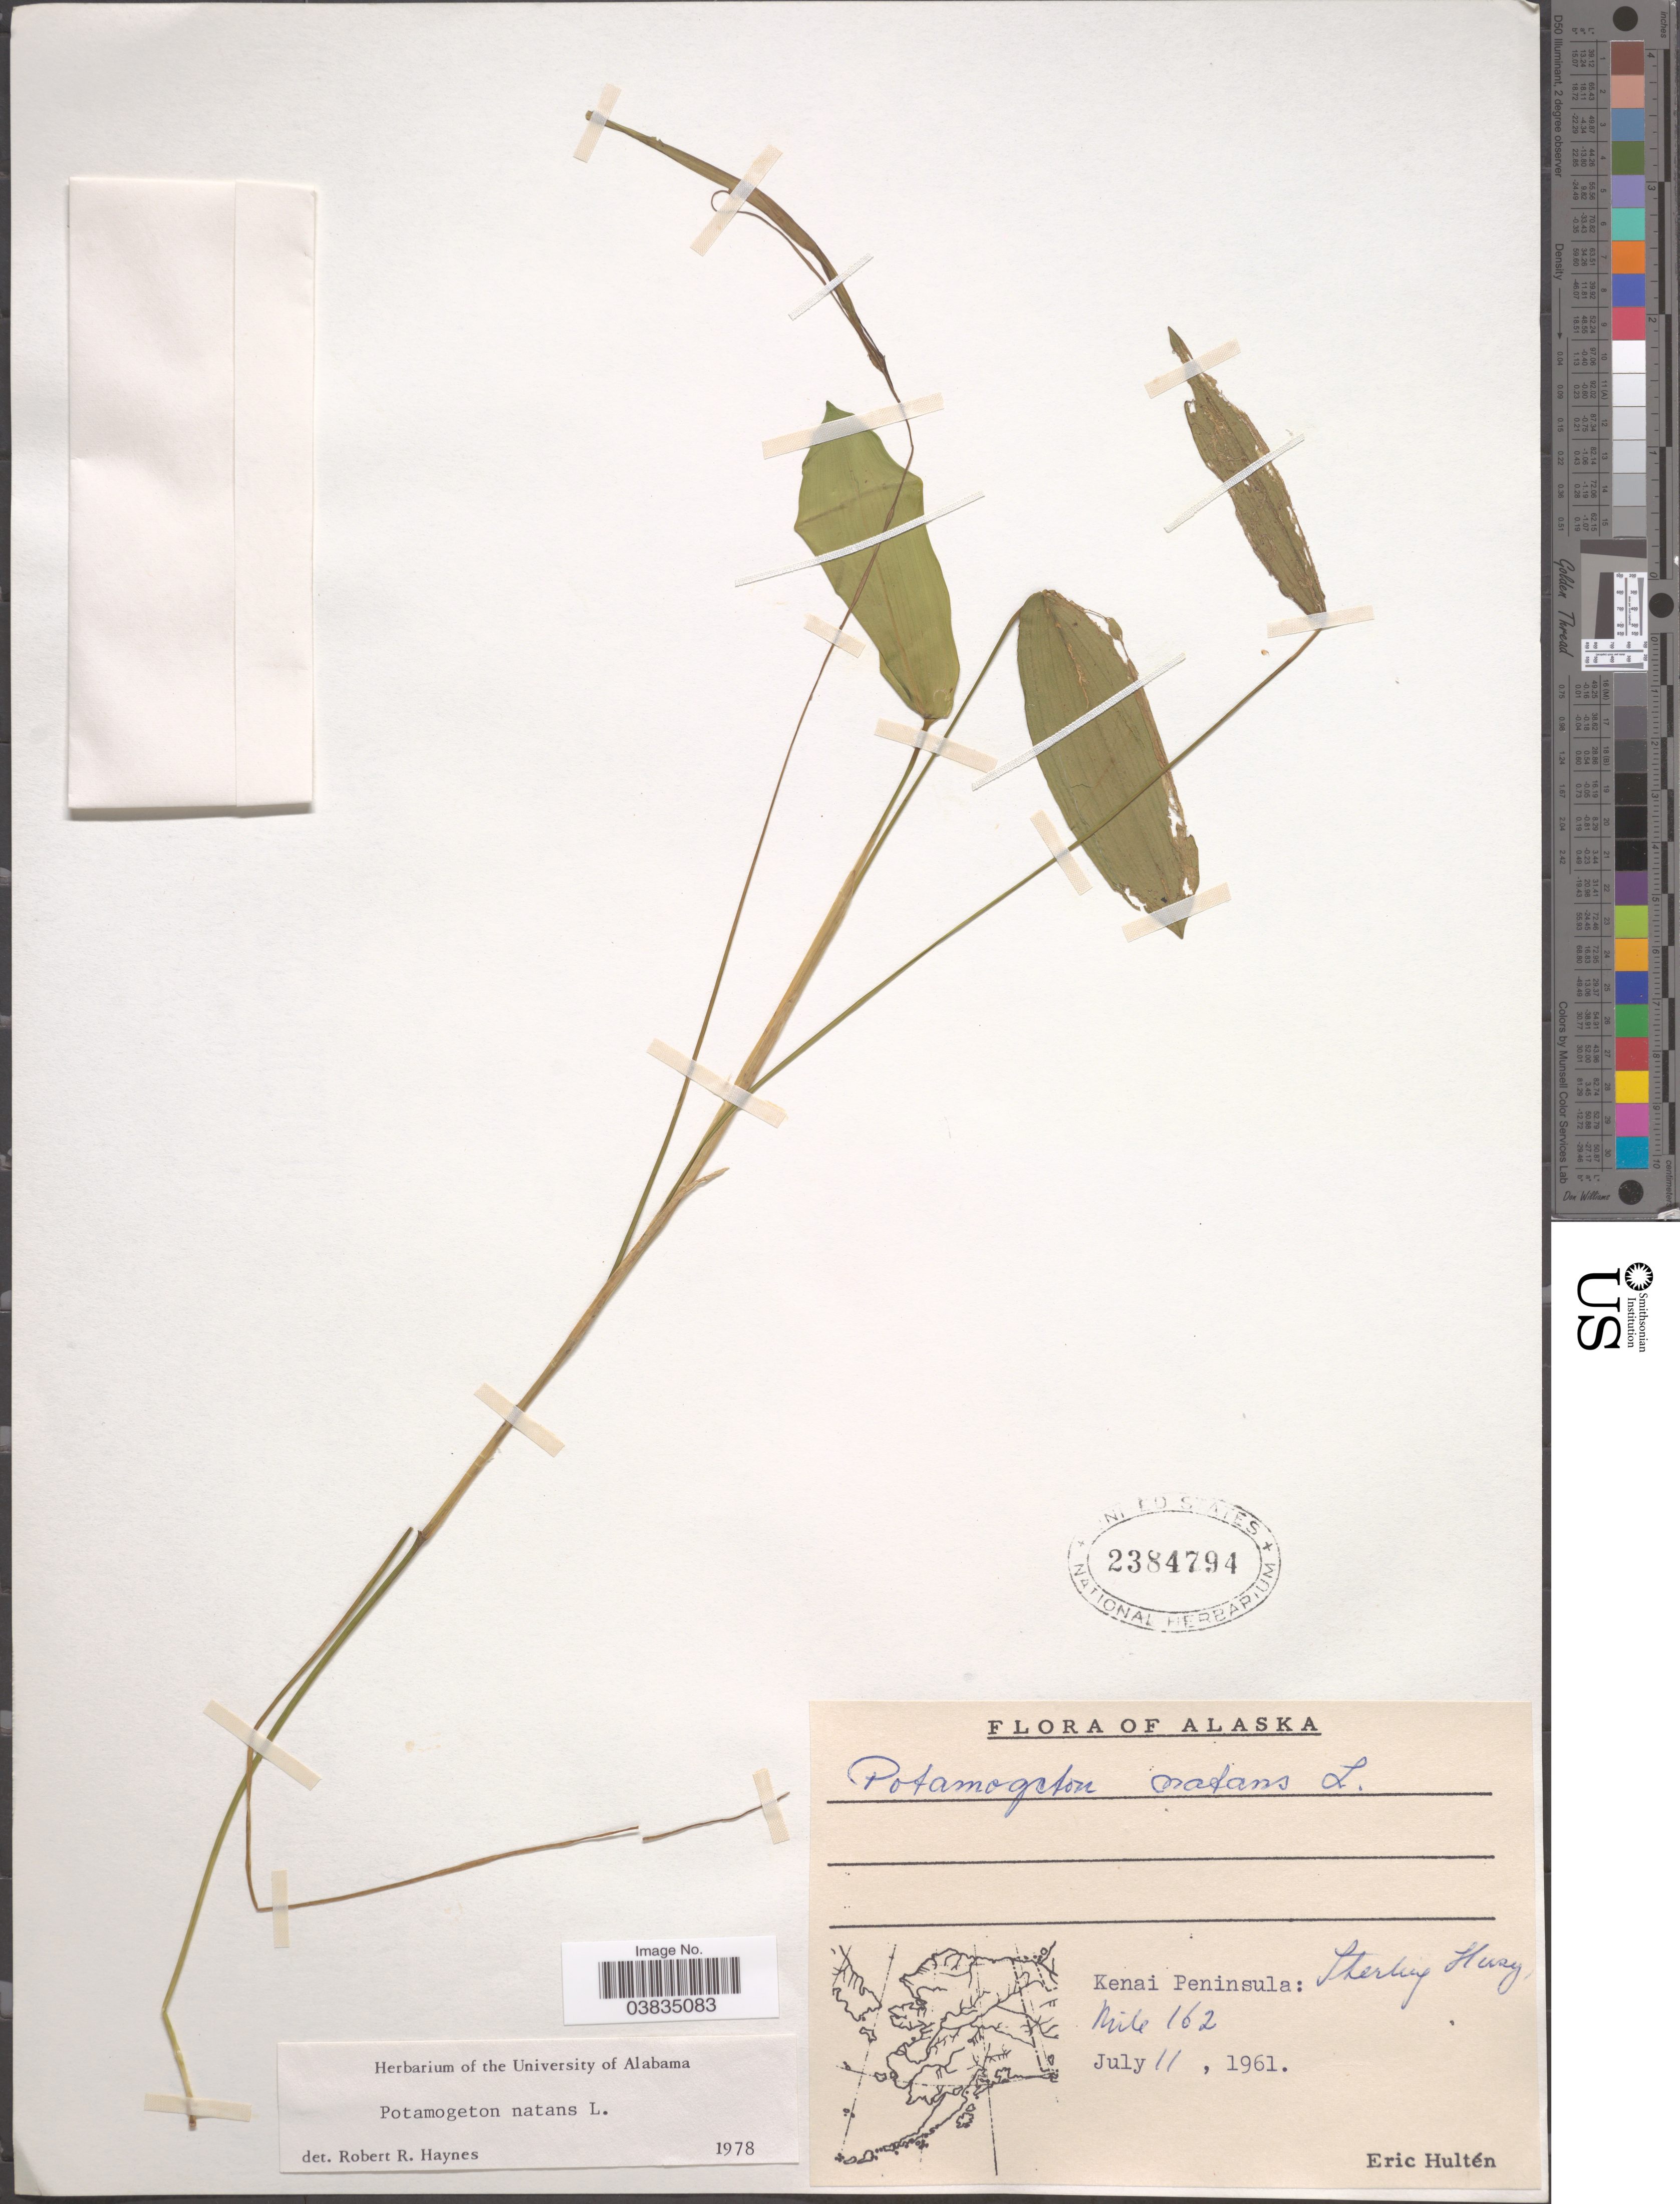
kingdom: Plantae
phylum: Tracheophyta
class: Liliopsida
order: Alismatales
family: Potamogetonaceae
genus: Potamogeton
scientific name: Potamogeton natans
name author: L.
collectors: E. G. Hultén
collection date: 1961-07-11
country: United States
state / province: Alaska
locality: Kenai Peninsula: Sterling Husy, Mile 162.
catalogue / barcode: US 2384794